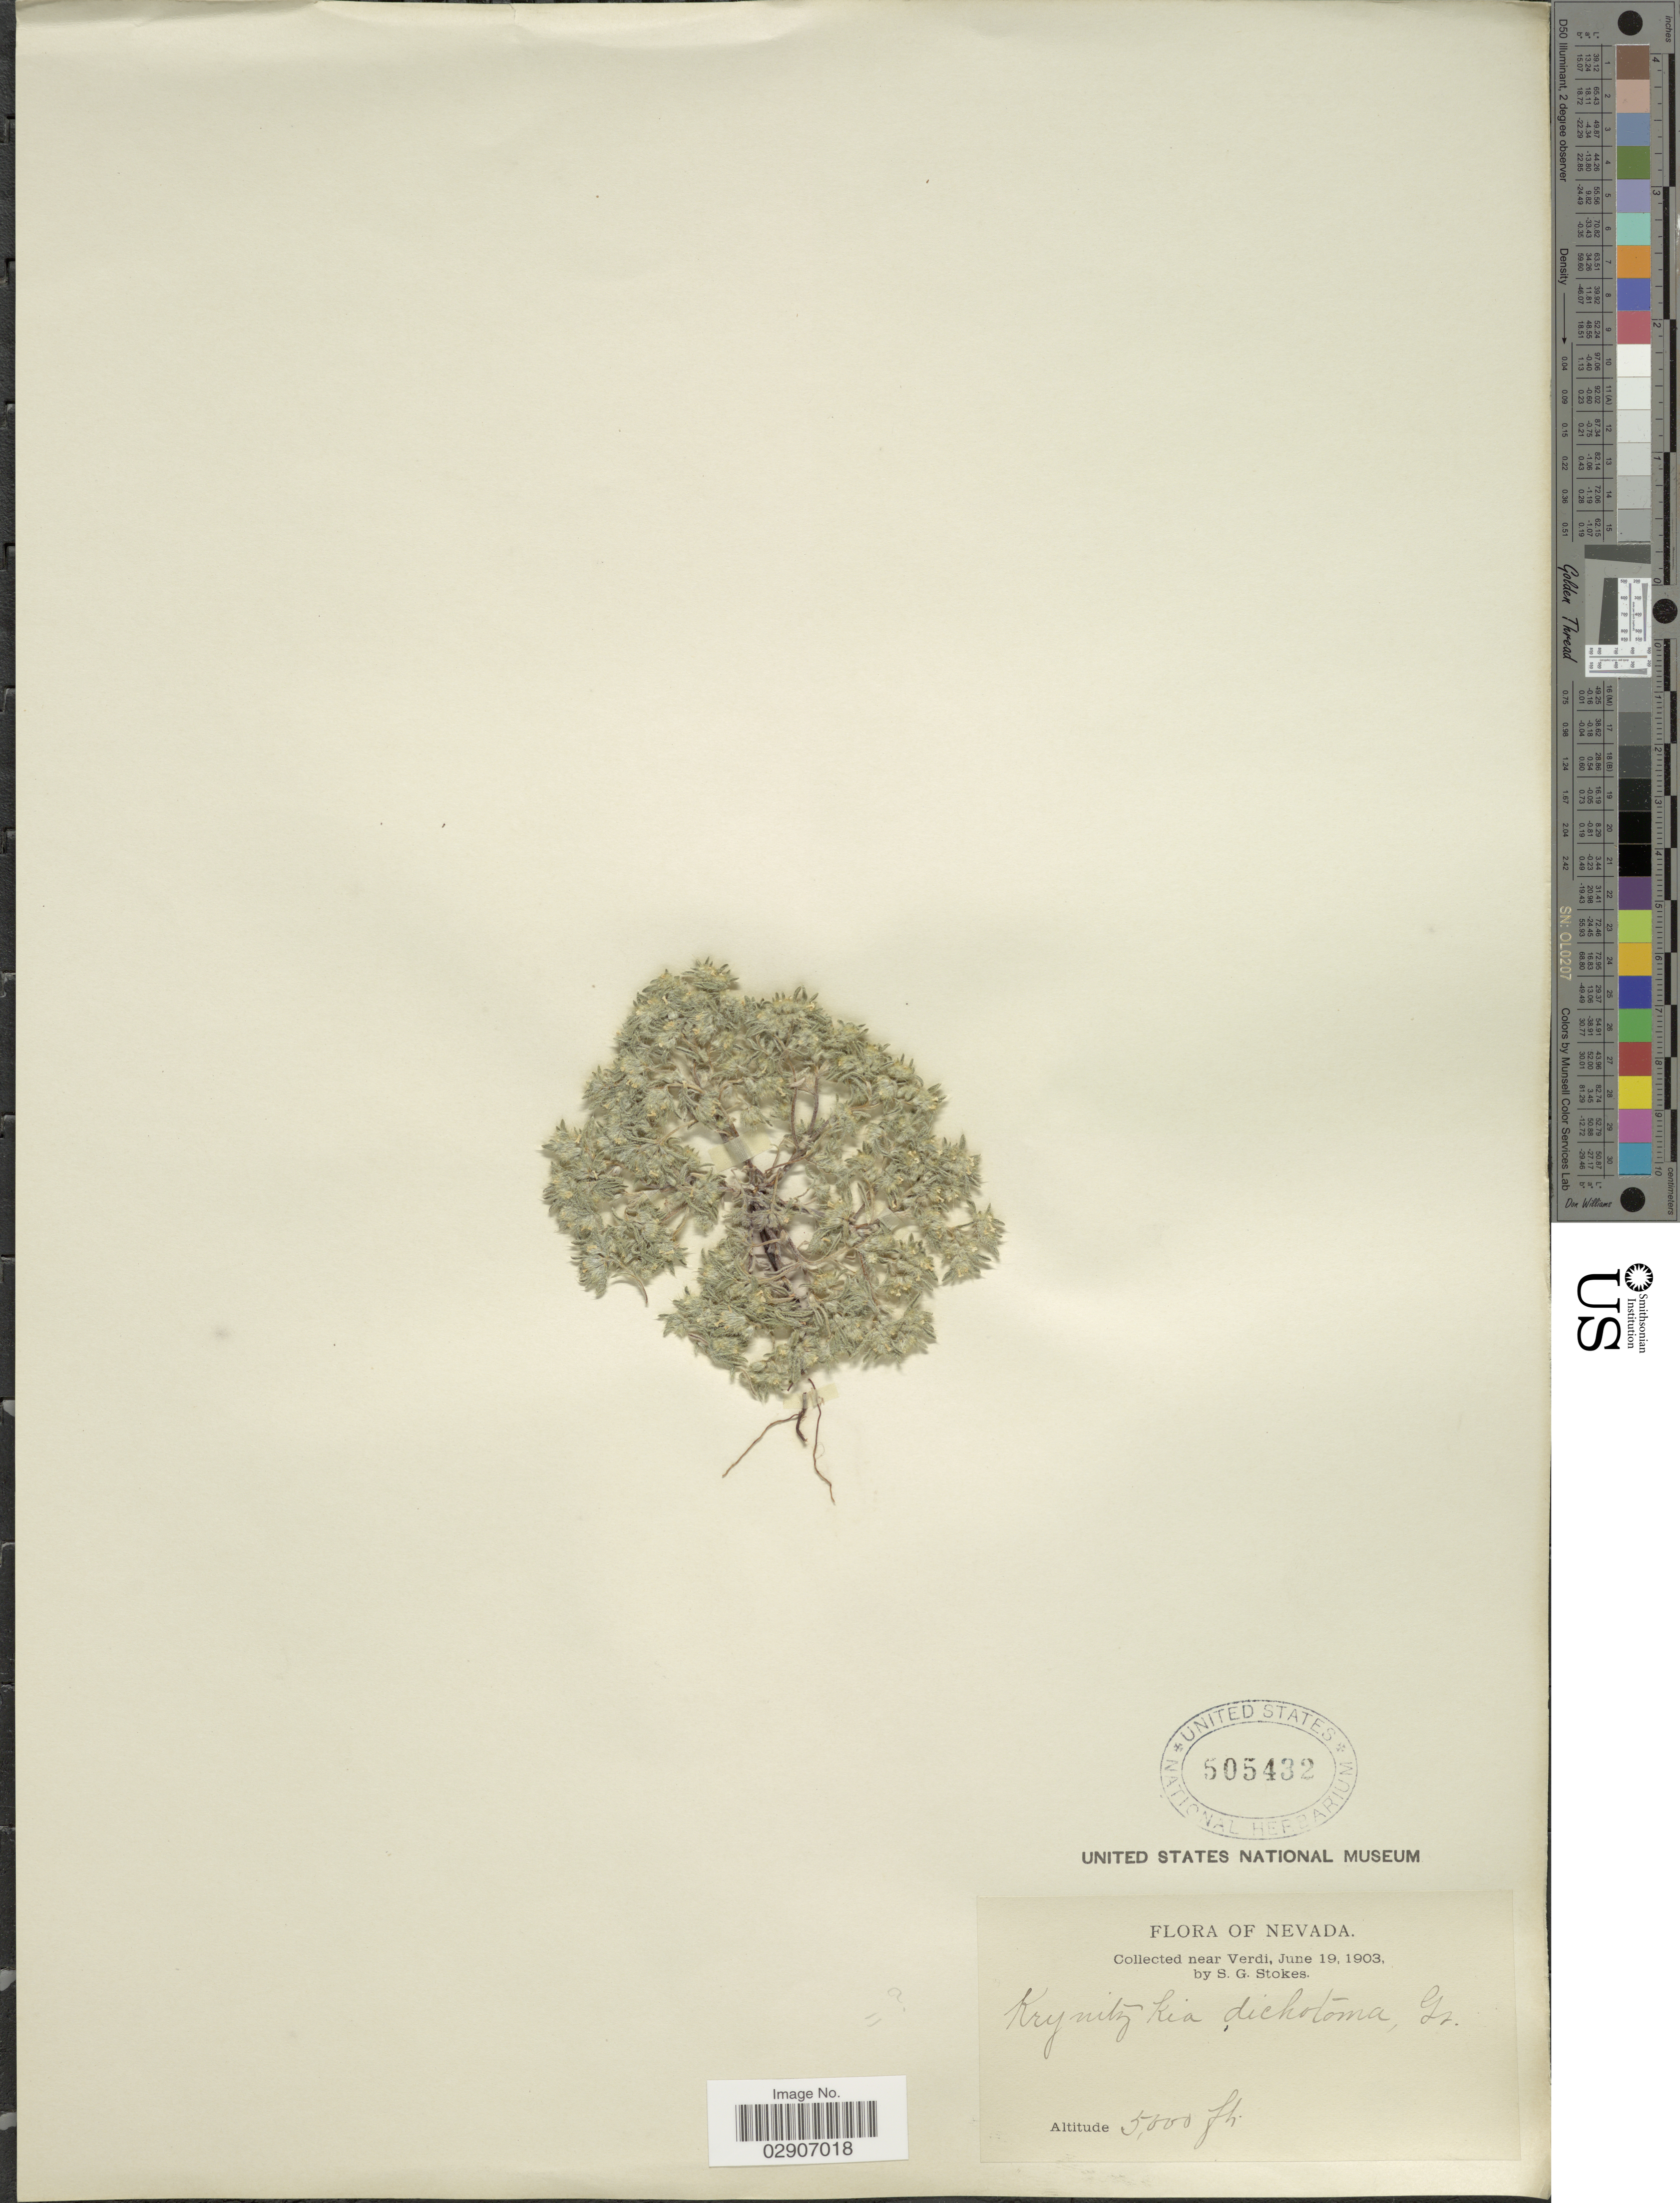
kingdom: Plantae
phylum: Tracheophyta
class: Magnoliopsida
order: Boraginales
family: Boraginaceae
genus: Cryptantha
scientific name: Cryptantha circumscissa var. hispida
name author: (J.F. Macbr.) I.M. Johnst.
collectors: S. G. Stokes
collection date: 1903-06-19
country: United States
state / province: Nevada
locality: Near Verdi.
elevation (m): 1524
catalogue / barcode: US 505432